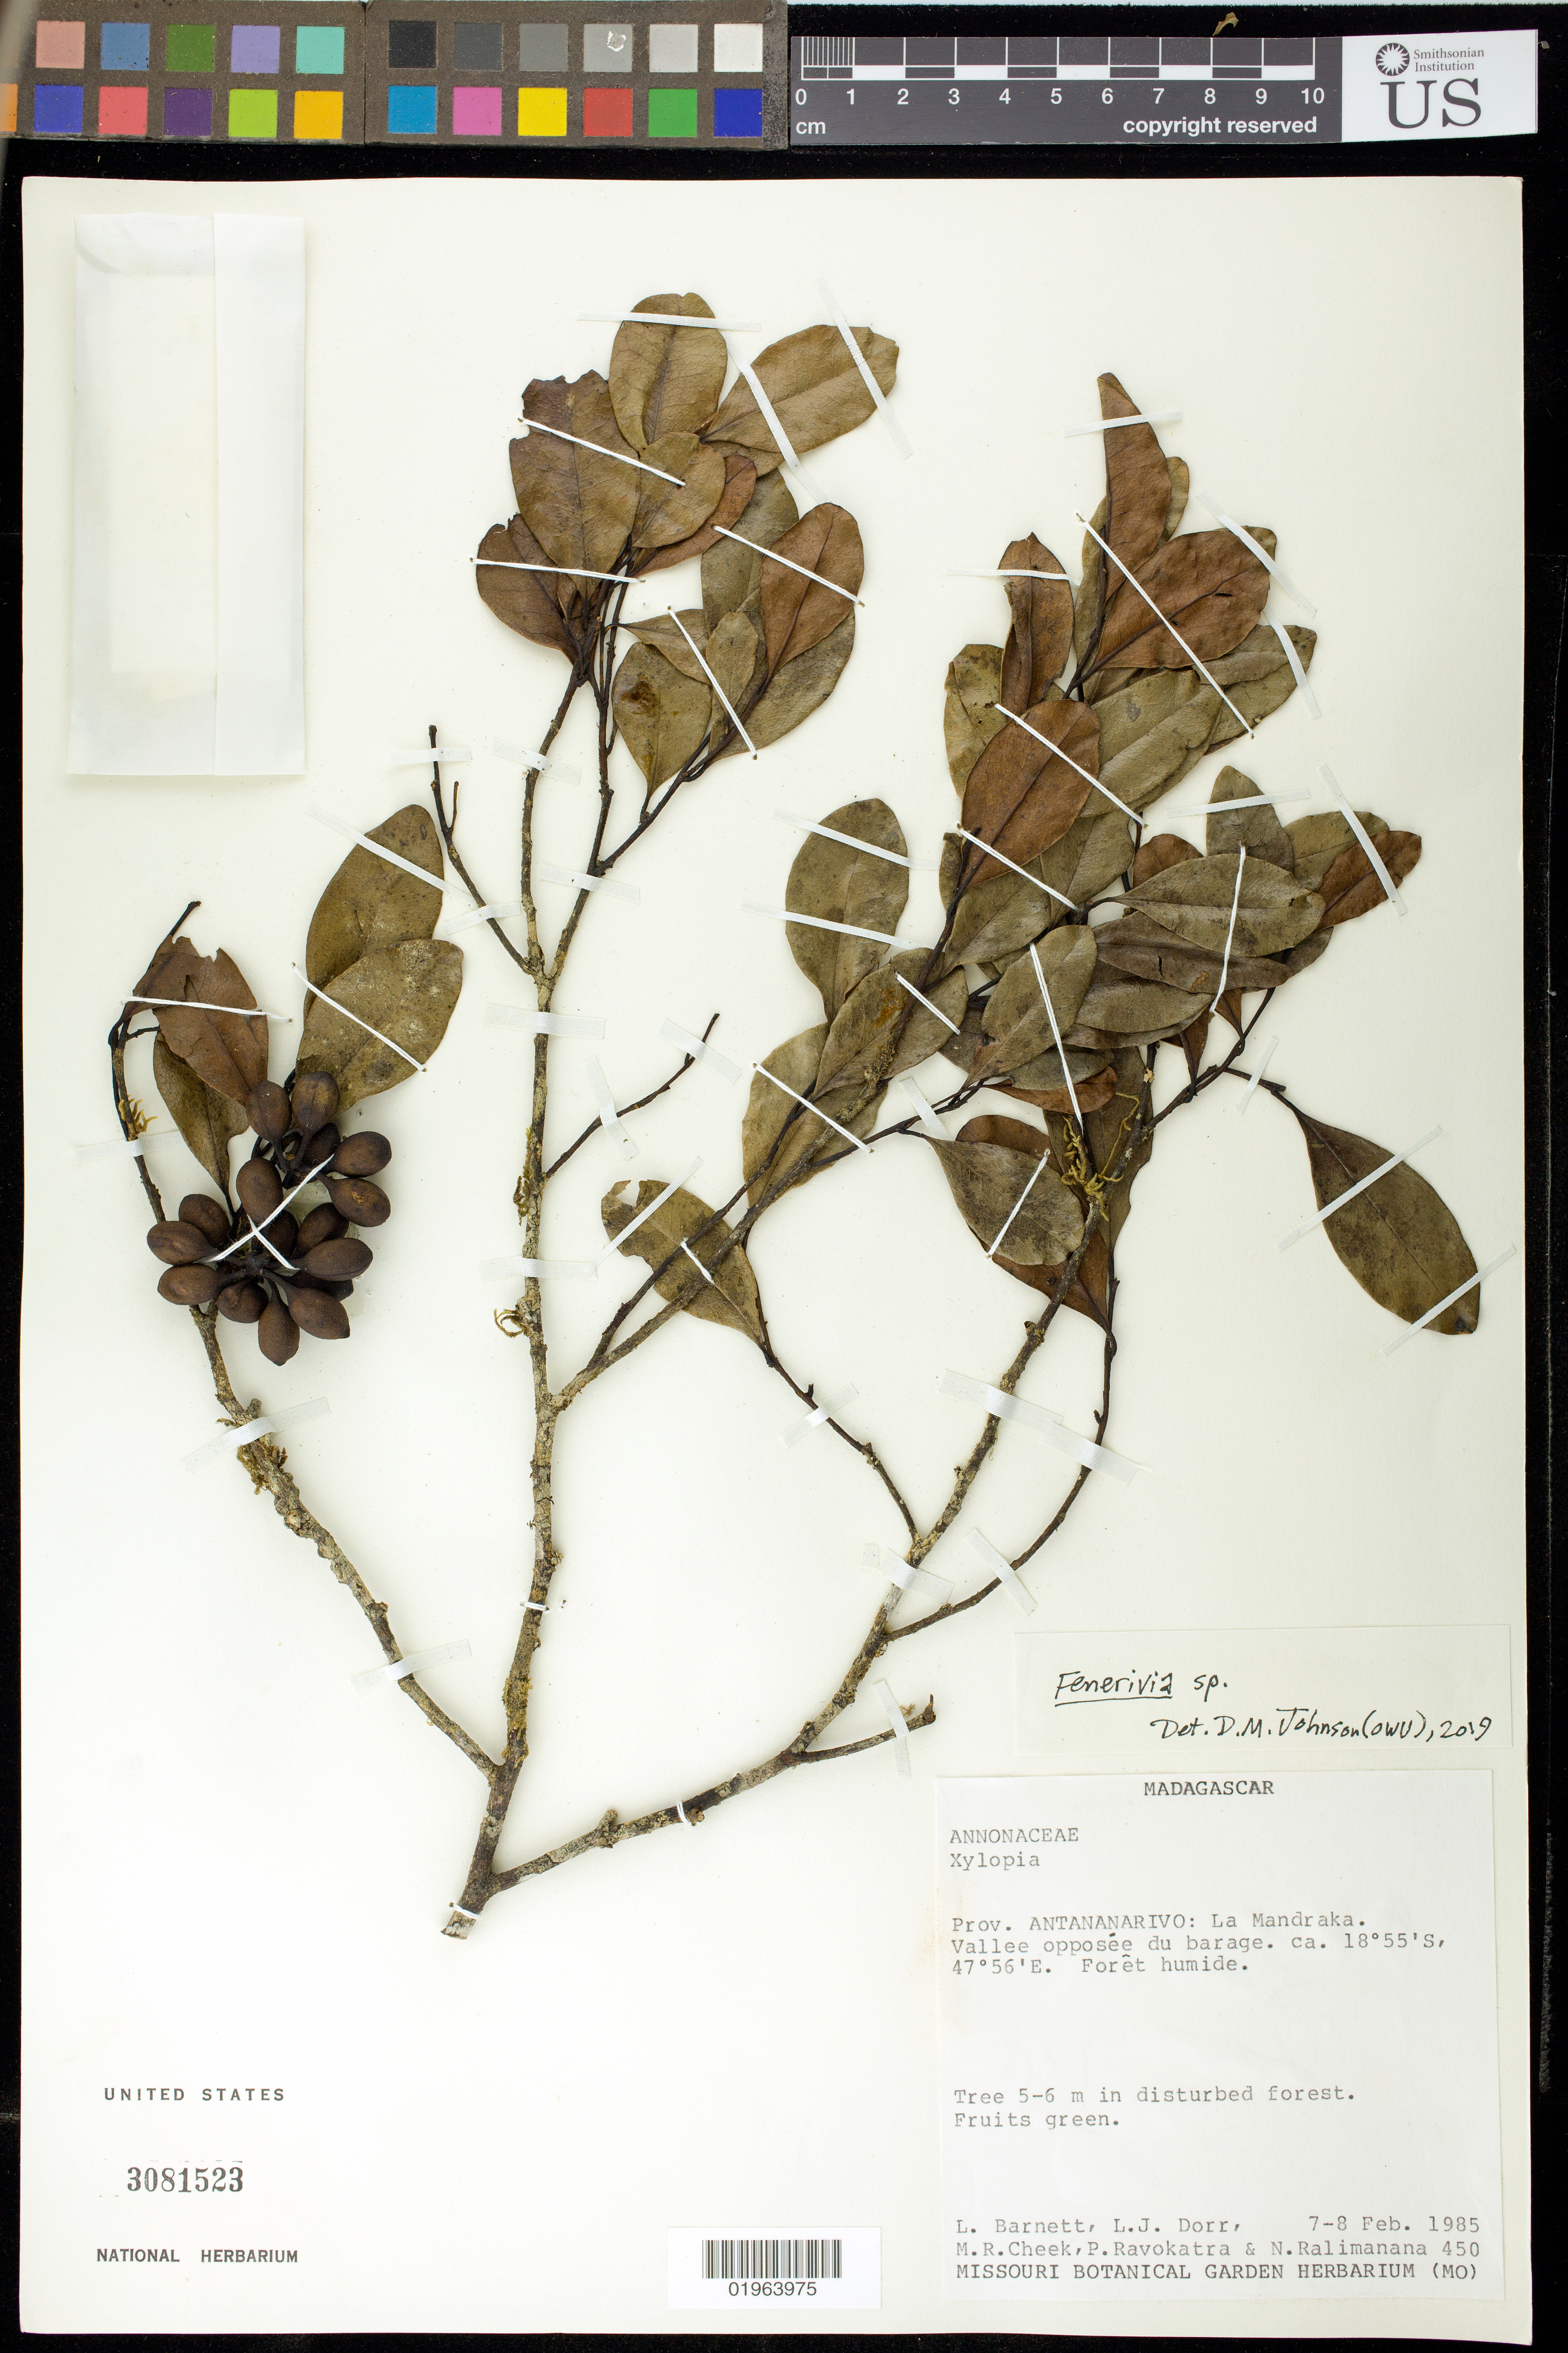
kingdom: Plantae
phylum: Tracheophyta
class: Magnoliopsida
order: Magnoliales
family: Annonaceae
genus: Fenerivia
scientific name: Fenerivia sp.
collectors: L. C. Barnett, L. J. Dorr, M. Cheek, P. Ravokatra & N. Ralimanana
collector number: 450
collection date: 1985-02-07/1985-02-08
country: Madagascar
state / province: Analamanga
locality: Madagascar, Prov. Antananarivo: La Mandraka. Vallee opposee du barage.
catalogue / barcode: US 3081523